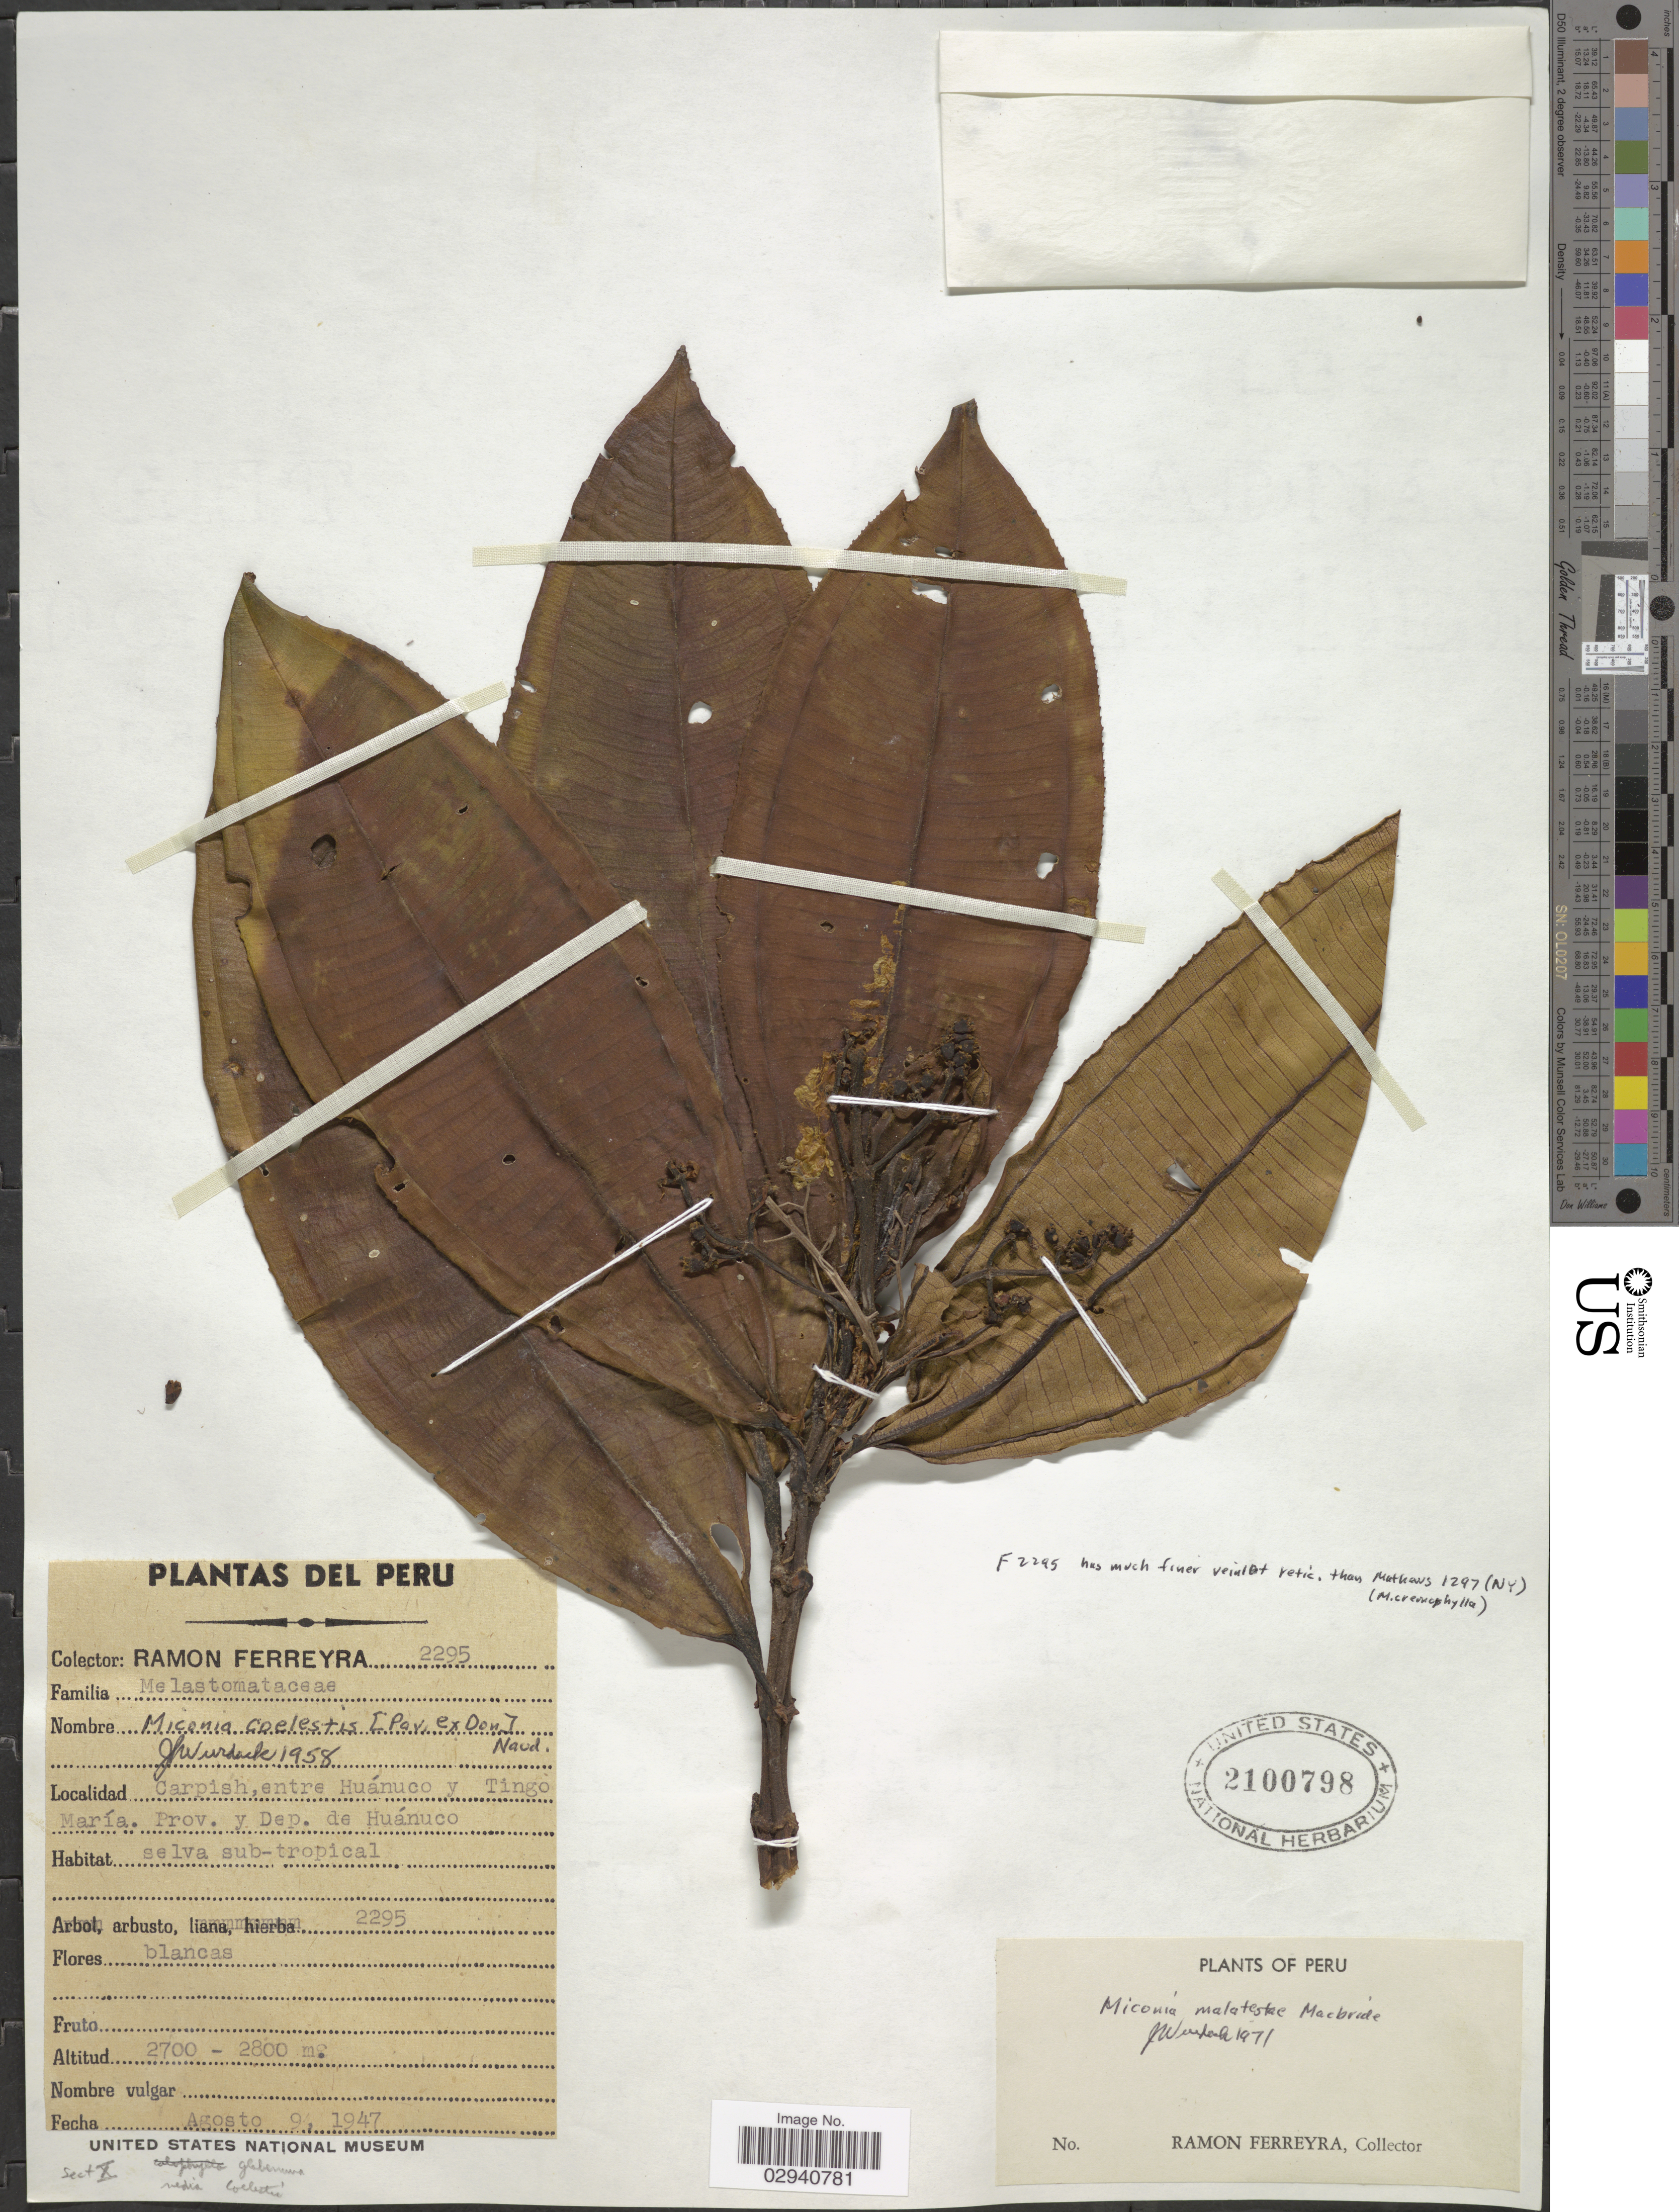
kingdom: Plantae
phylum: Tracheophyta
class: Magnoliopsida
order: Myrtales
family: Melastomataceae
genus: Miconia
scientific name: Miconia malatestae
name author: J.F. Macbr.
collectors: R. A. Ferreyra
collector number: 2295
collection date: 1947-08-09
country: Peru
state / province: Huánuco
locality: Carpish, entre Huánuco y Tingo María. Prov. y Dep. de Huánuco.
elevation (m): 2700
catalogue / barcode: US 2100798